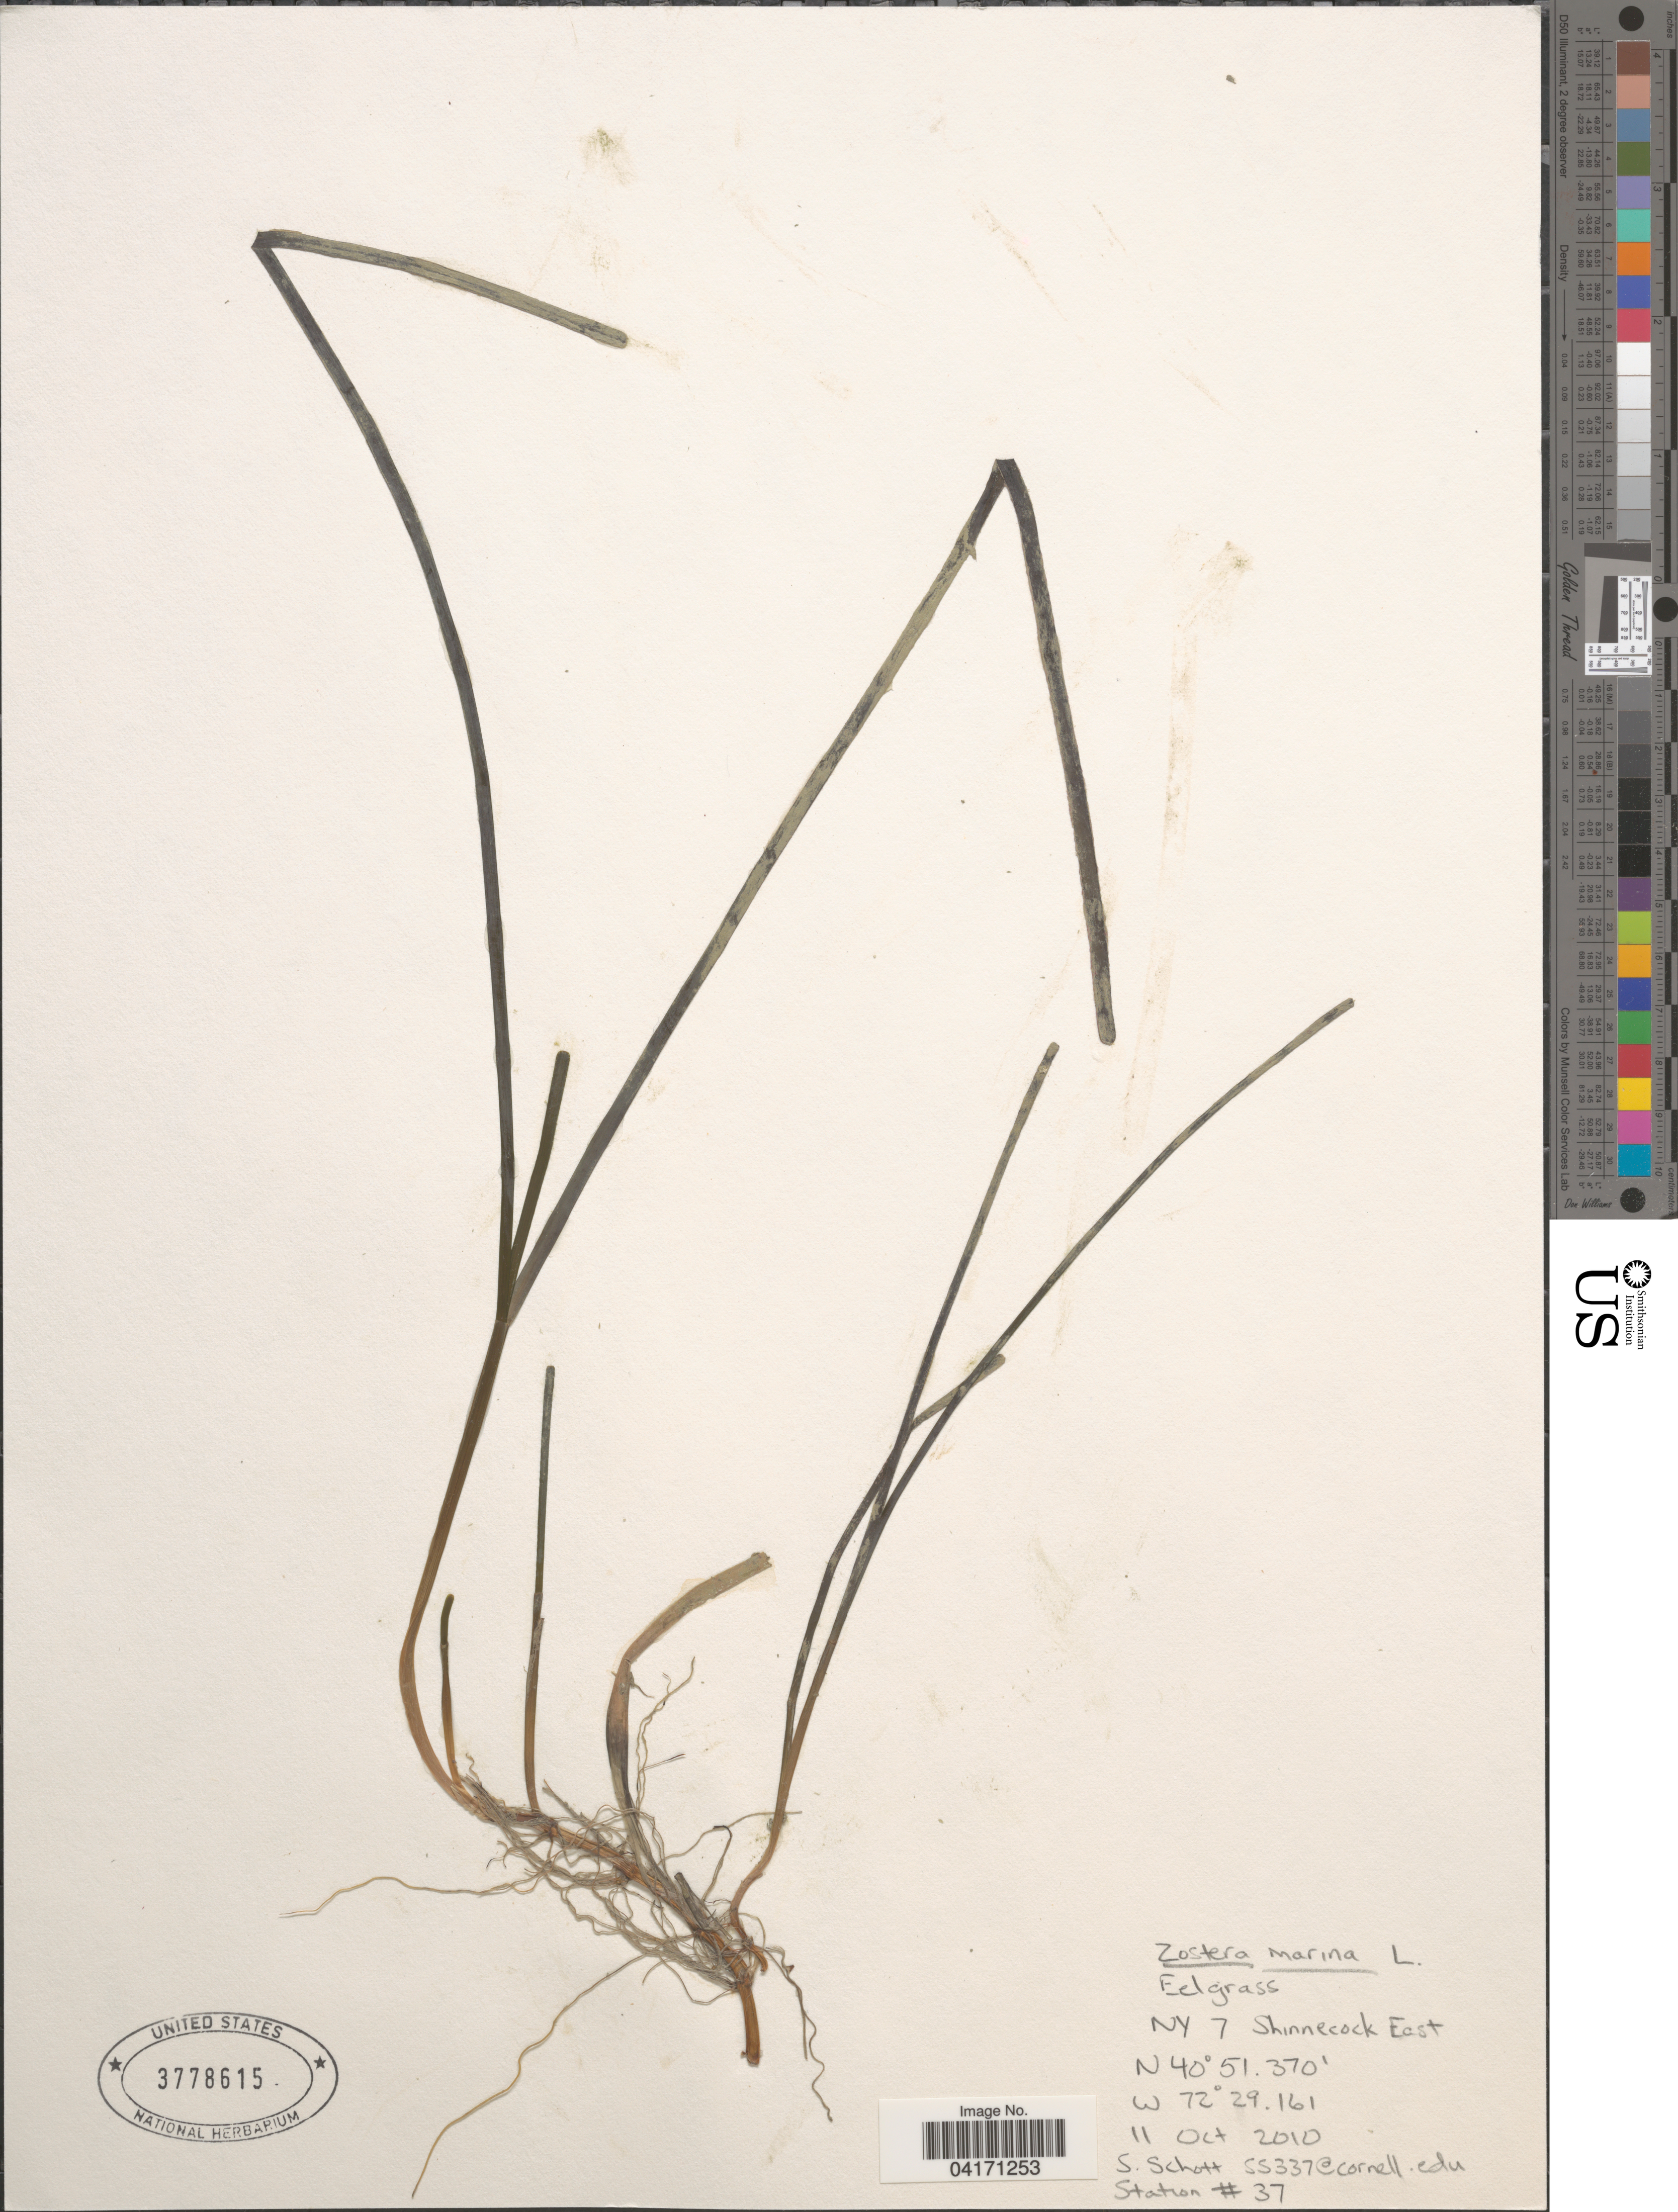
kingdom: Plantae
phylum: Tracheophyta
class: Liliopsida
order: Alismatales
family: Zosteraceae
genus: Zostera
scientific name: Zostera marina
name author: L.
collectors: S. Schott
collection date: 2010-10-11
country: United States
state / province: New York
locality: NY 7 Shinnecock East. Station #37.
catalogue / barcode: US 3778615